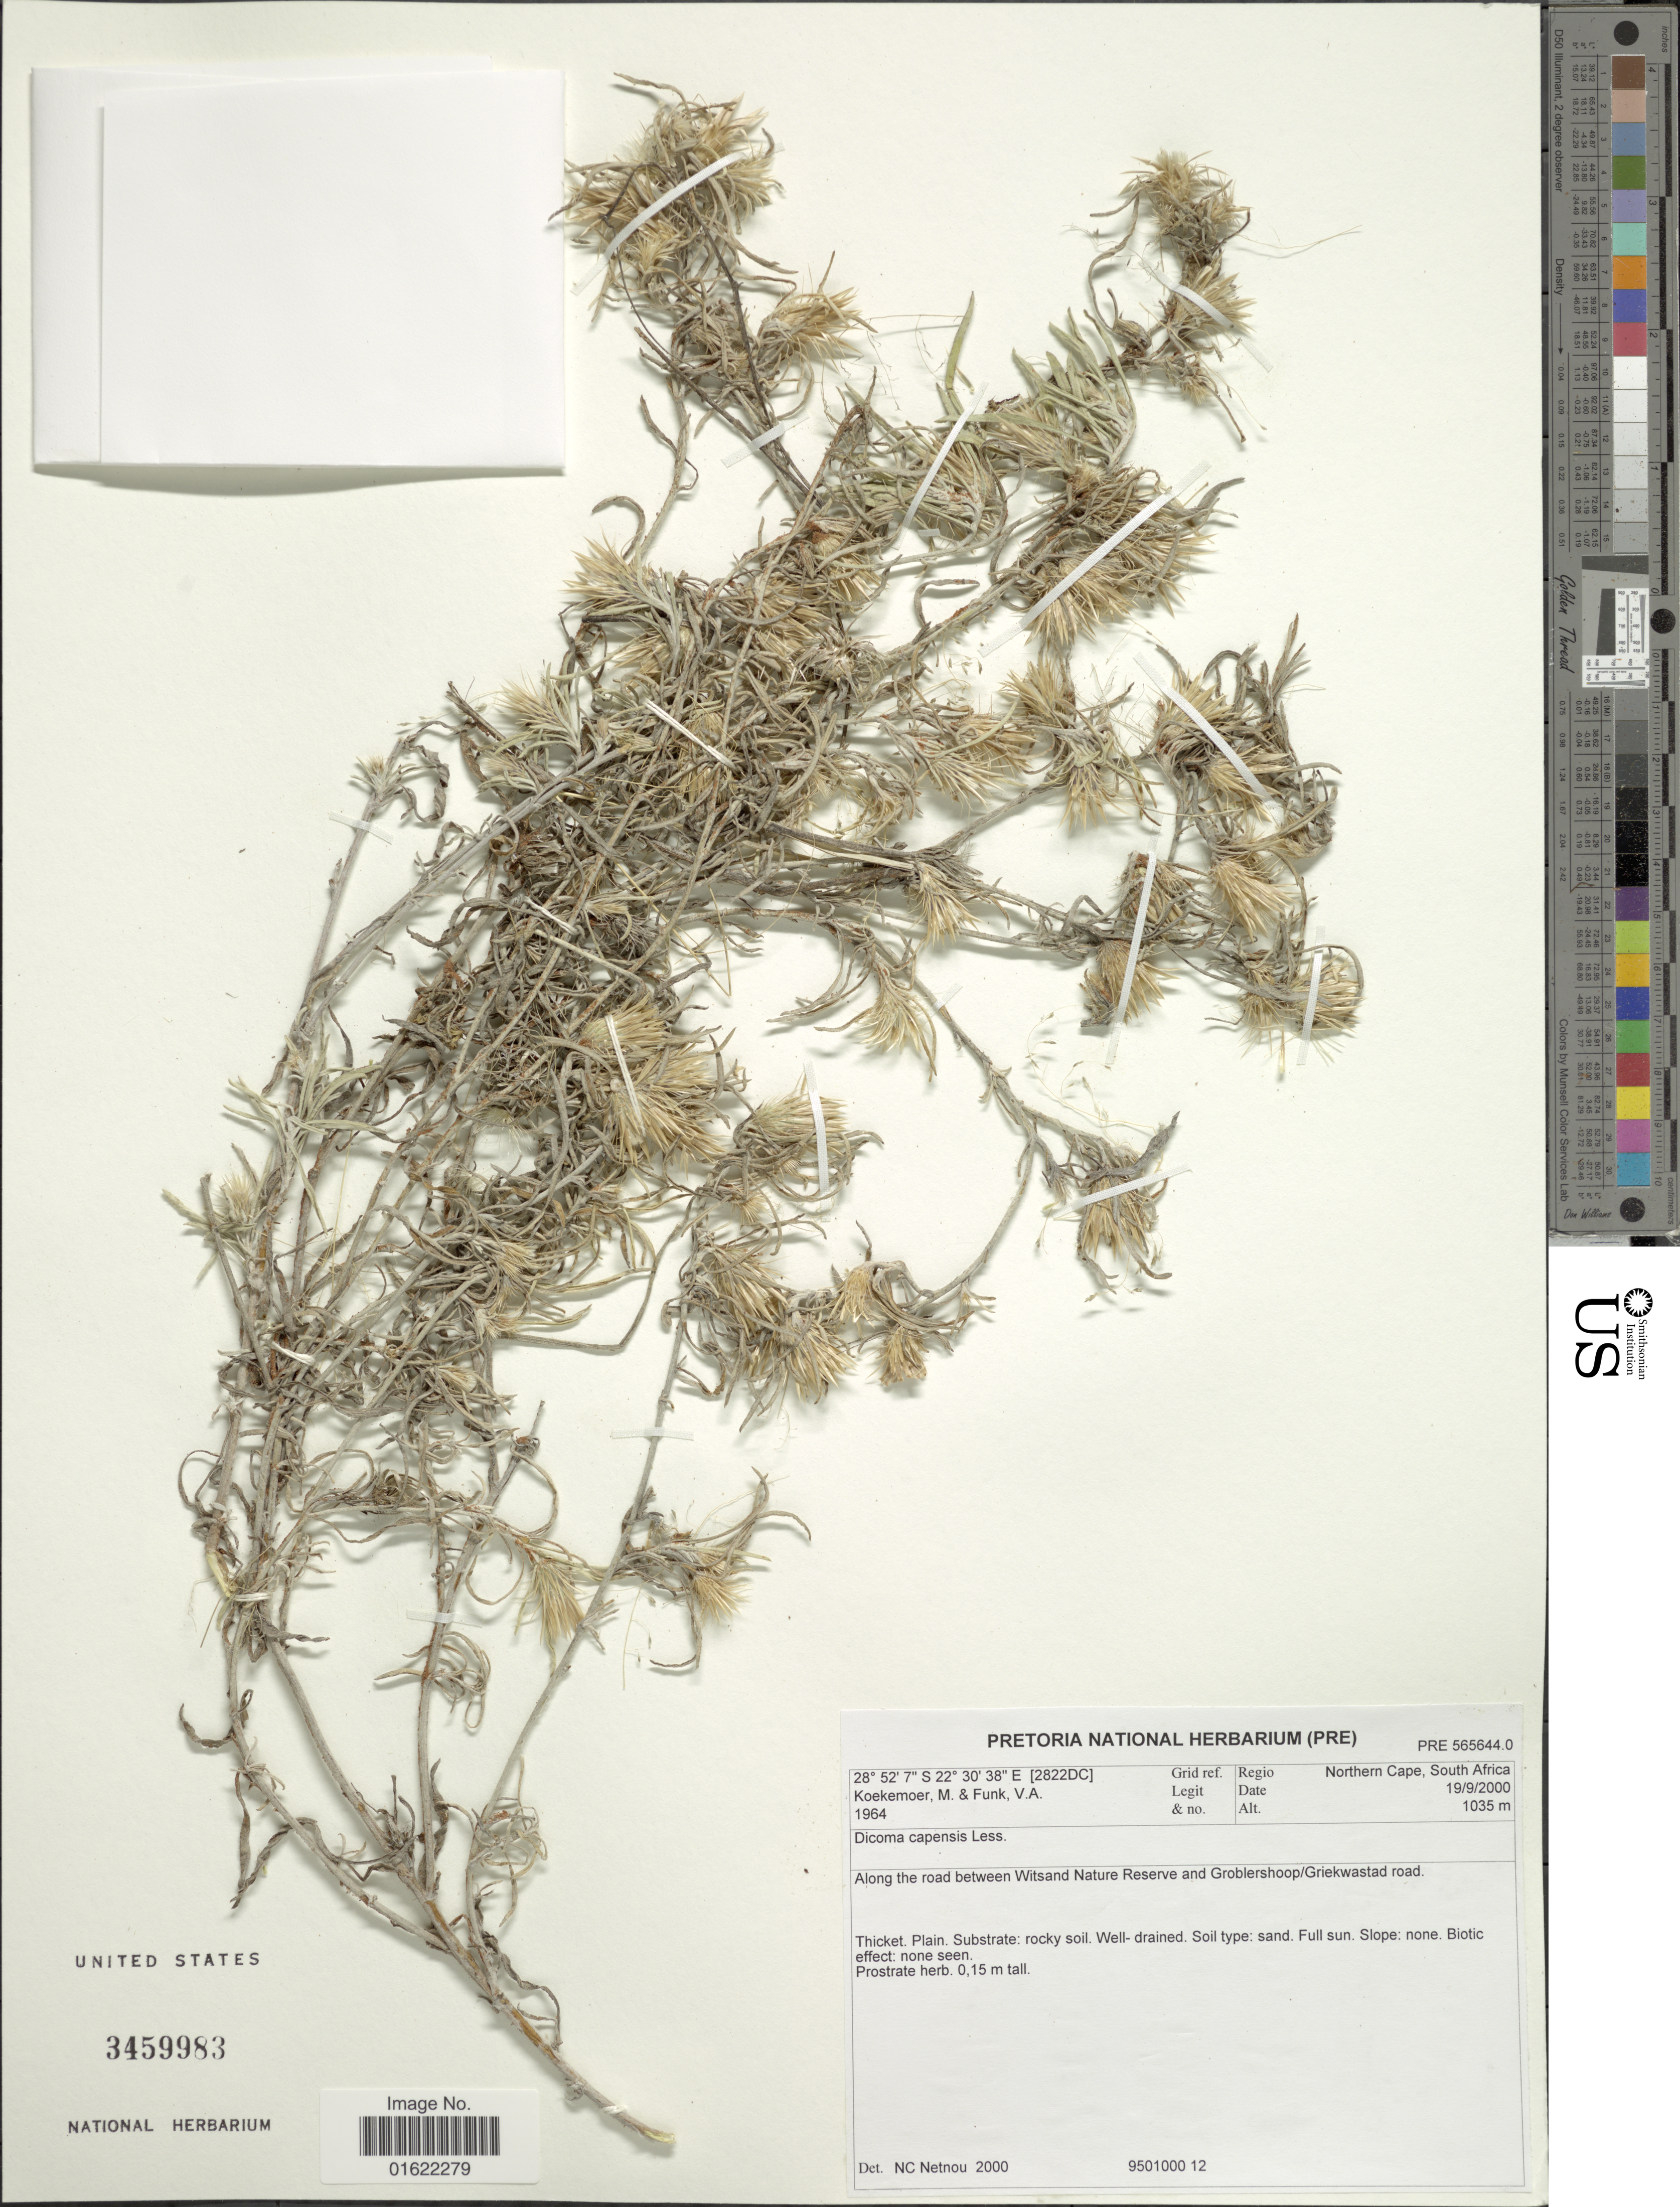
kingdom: Plantae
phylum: Tracheophyta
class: Magnoliopsida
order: Asterales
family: Asteraceae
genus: Dicoma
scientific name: Dicoma capensis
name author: Less.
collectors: M. Koekemoer & V. Funk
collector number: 1964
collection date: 2000-09-19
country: South Africa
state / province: Northern Cape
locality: Along the road between Witsand Nature Reserve and Groblershoop/Griekwastad road. Grid ref. [2822DC]. Regio: Northern Cape, South Africa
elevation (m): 1035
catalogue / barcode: US 3459983